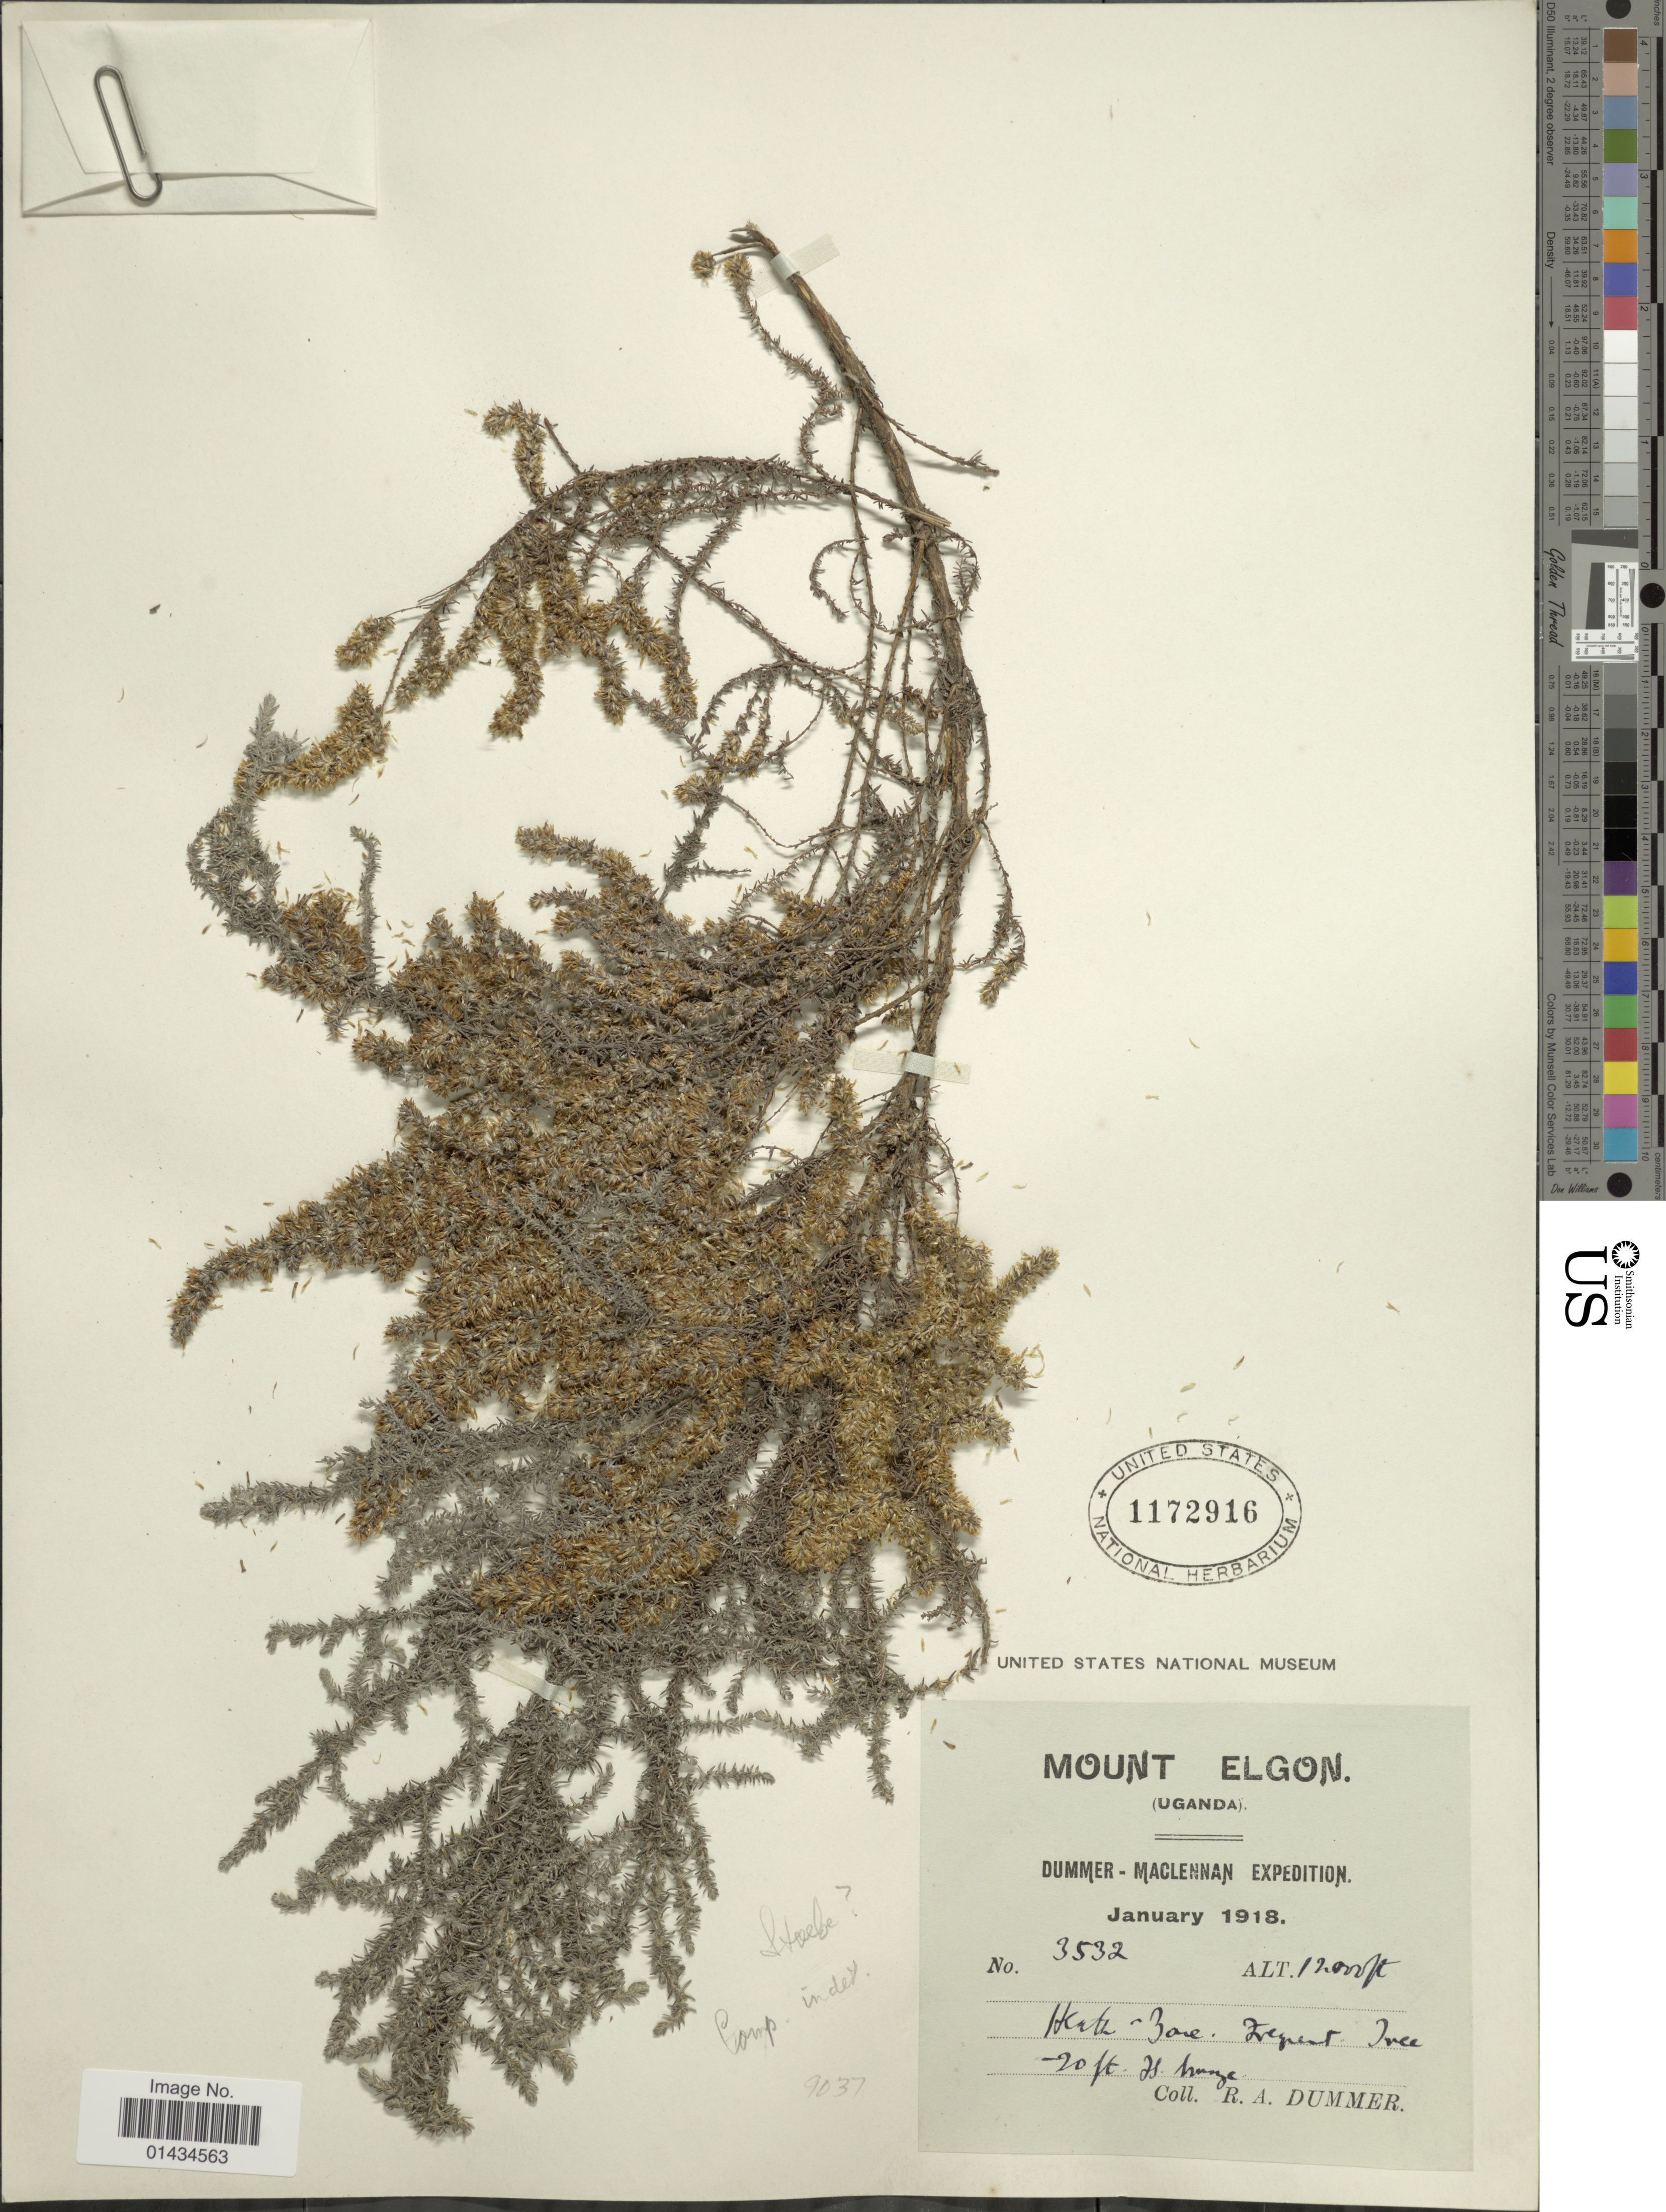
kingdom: Plantae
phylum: Tracheophyta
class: Magnoliopsida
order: Asterales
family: Asteraceae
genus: Stoebe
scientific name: Stoebe sp.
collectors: R. Dümmer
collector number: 3532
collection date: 1918-01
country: Uganda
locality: Mount Elgon, Heath Zone.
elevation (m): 3658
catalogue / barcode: US 1172916